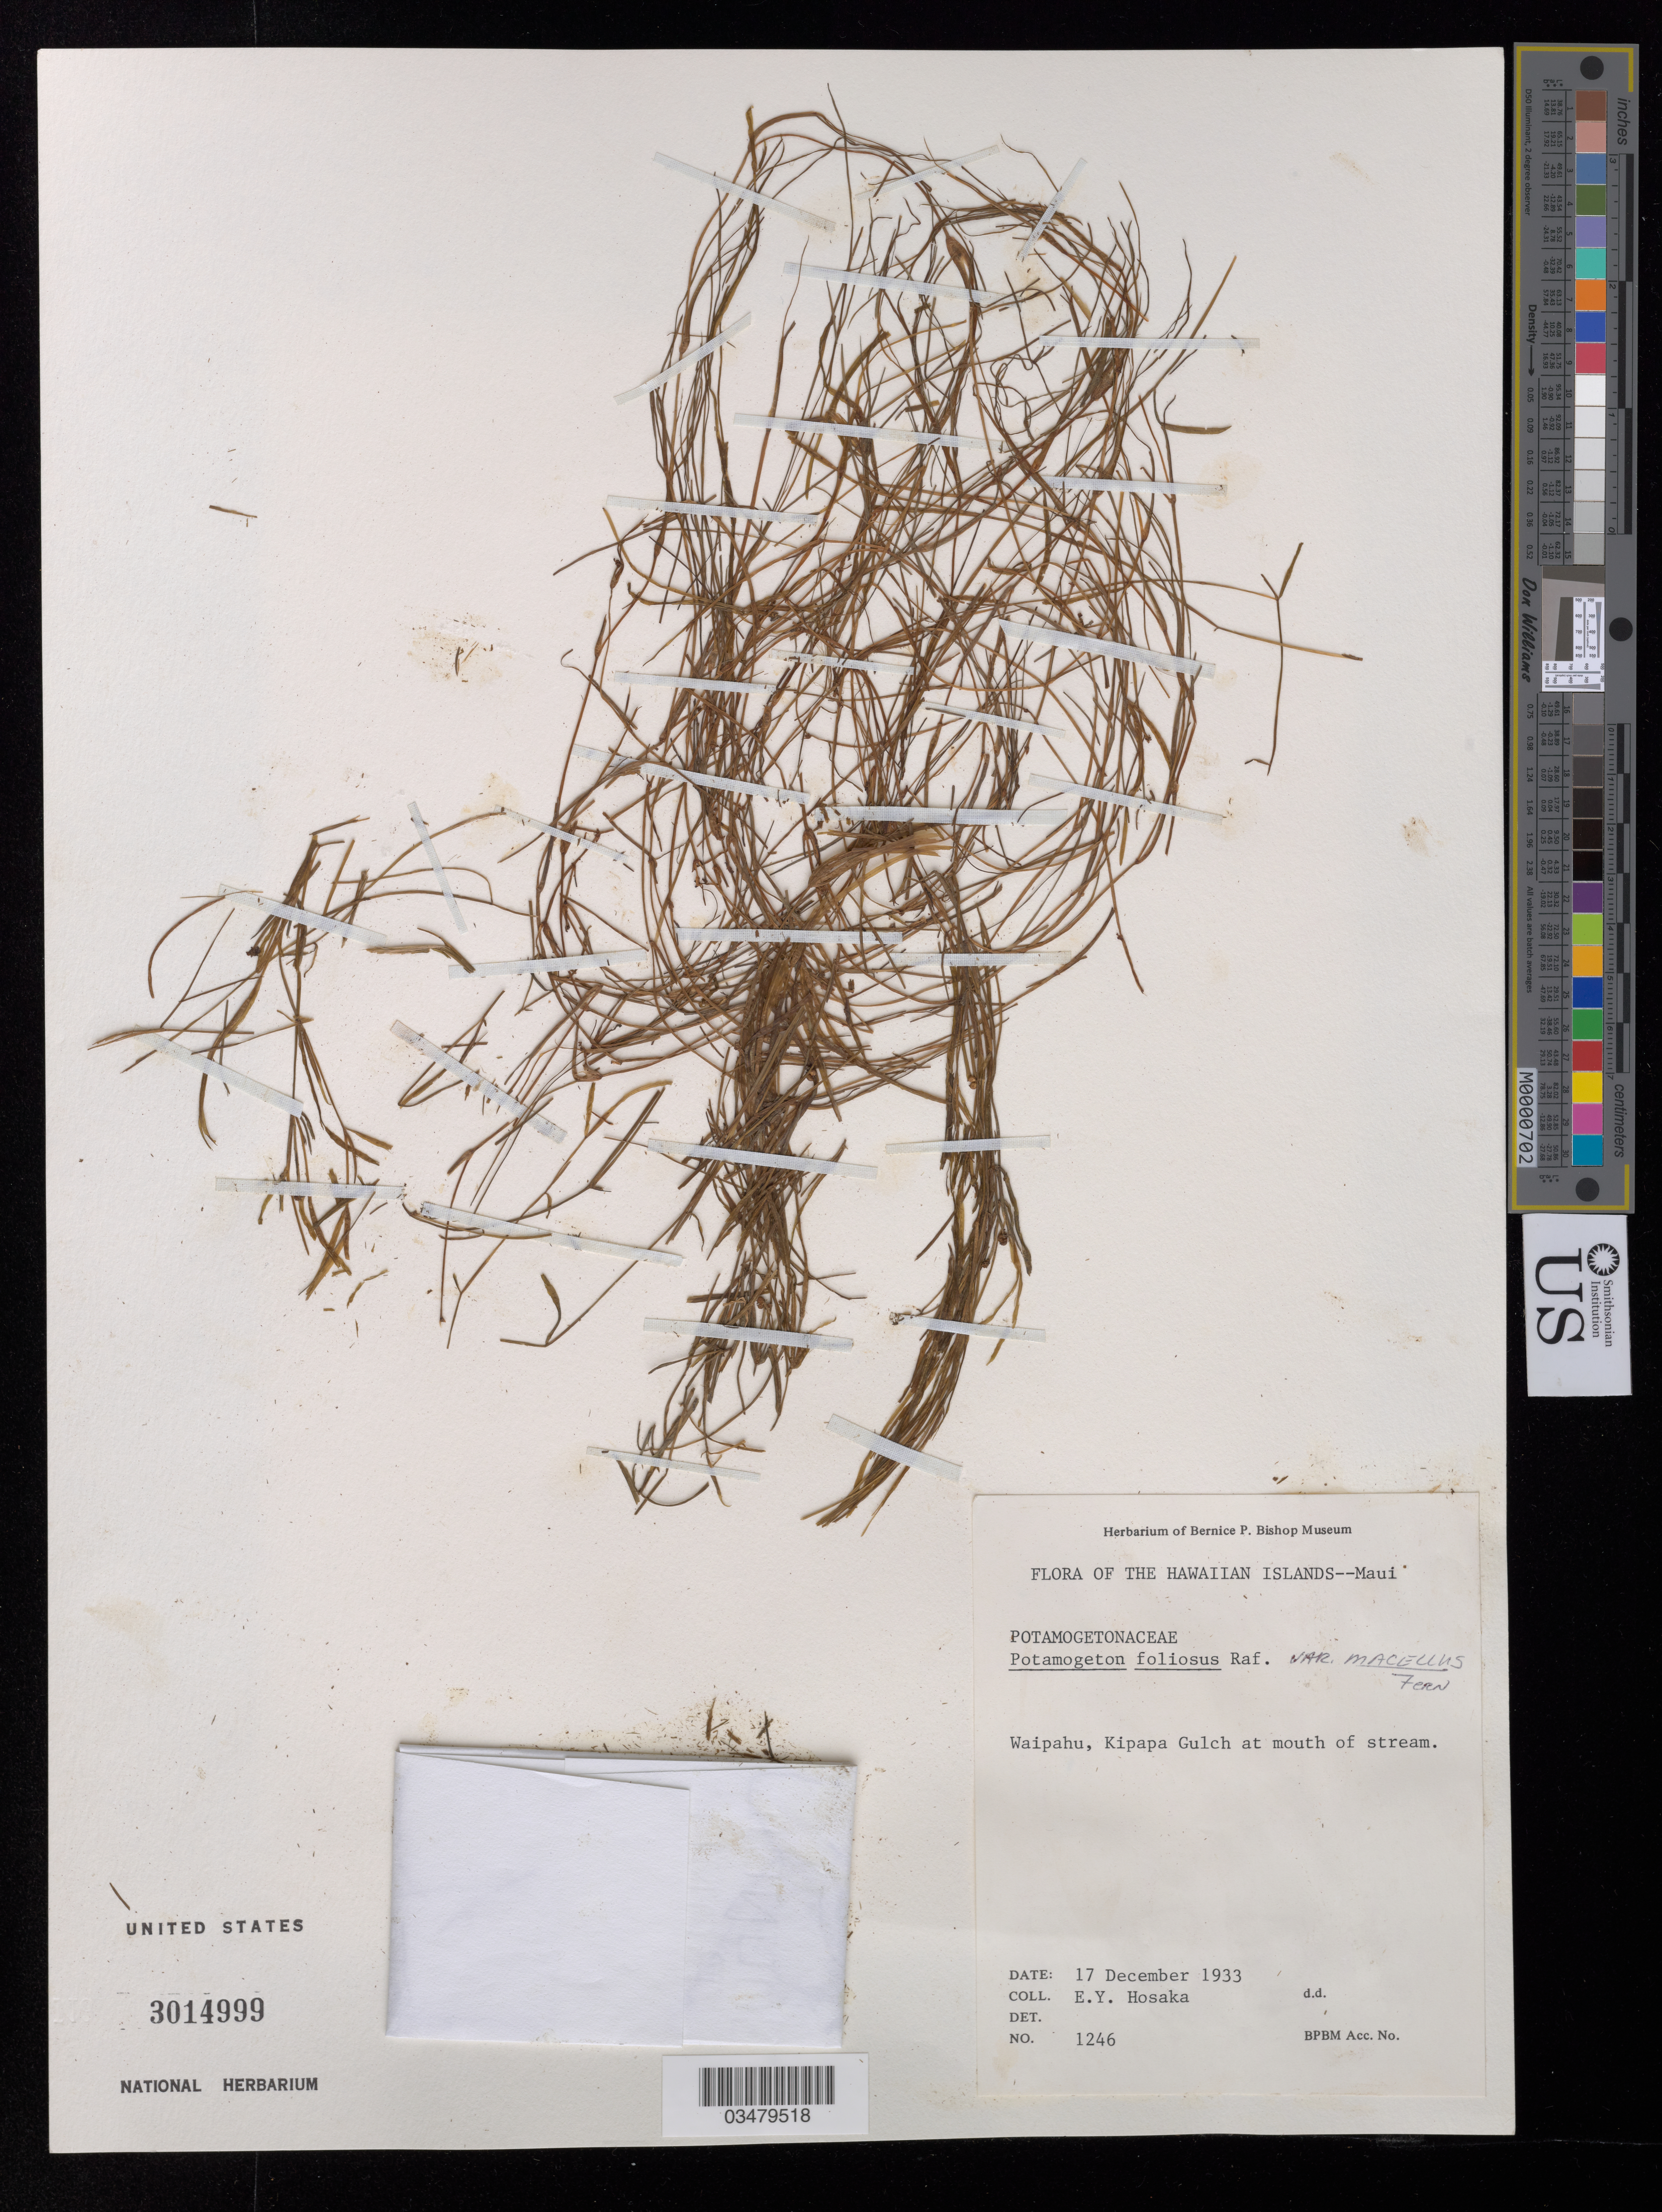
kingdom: Plantae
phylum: Tracheophyta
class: Liliopsida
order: Alismatales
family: Potamogetonaceae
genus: Potamogeton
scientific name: Potamogeton foliosus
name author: Raf.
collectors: E. Y. Hosaka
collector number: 1246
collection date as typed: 17 Dec 1933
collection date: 1933-12-17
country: United States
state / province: Hawaii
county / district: Honolulu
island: Oahu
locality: Waipahu, Kipapa Gulch at mouth of stream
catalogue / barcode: US 3014999